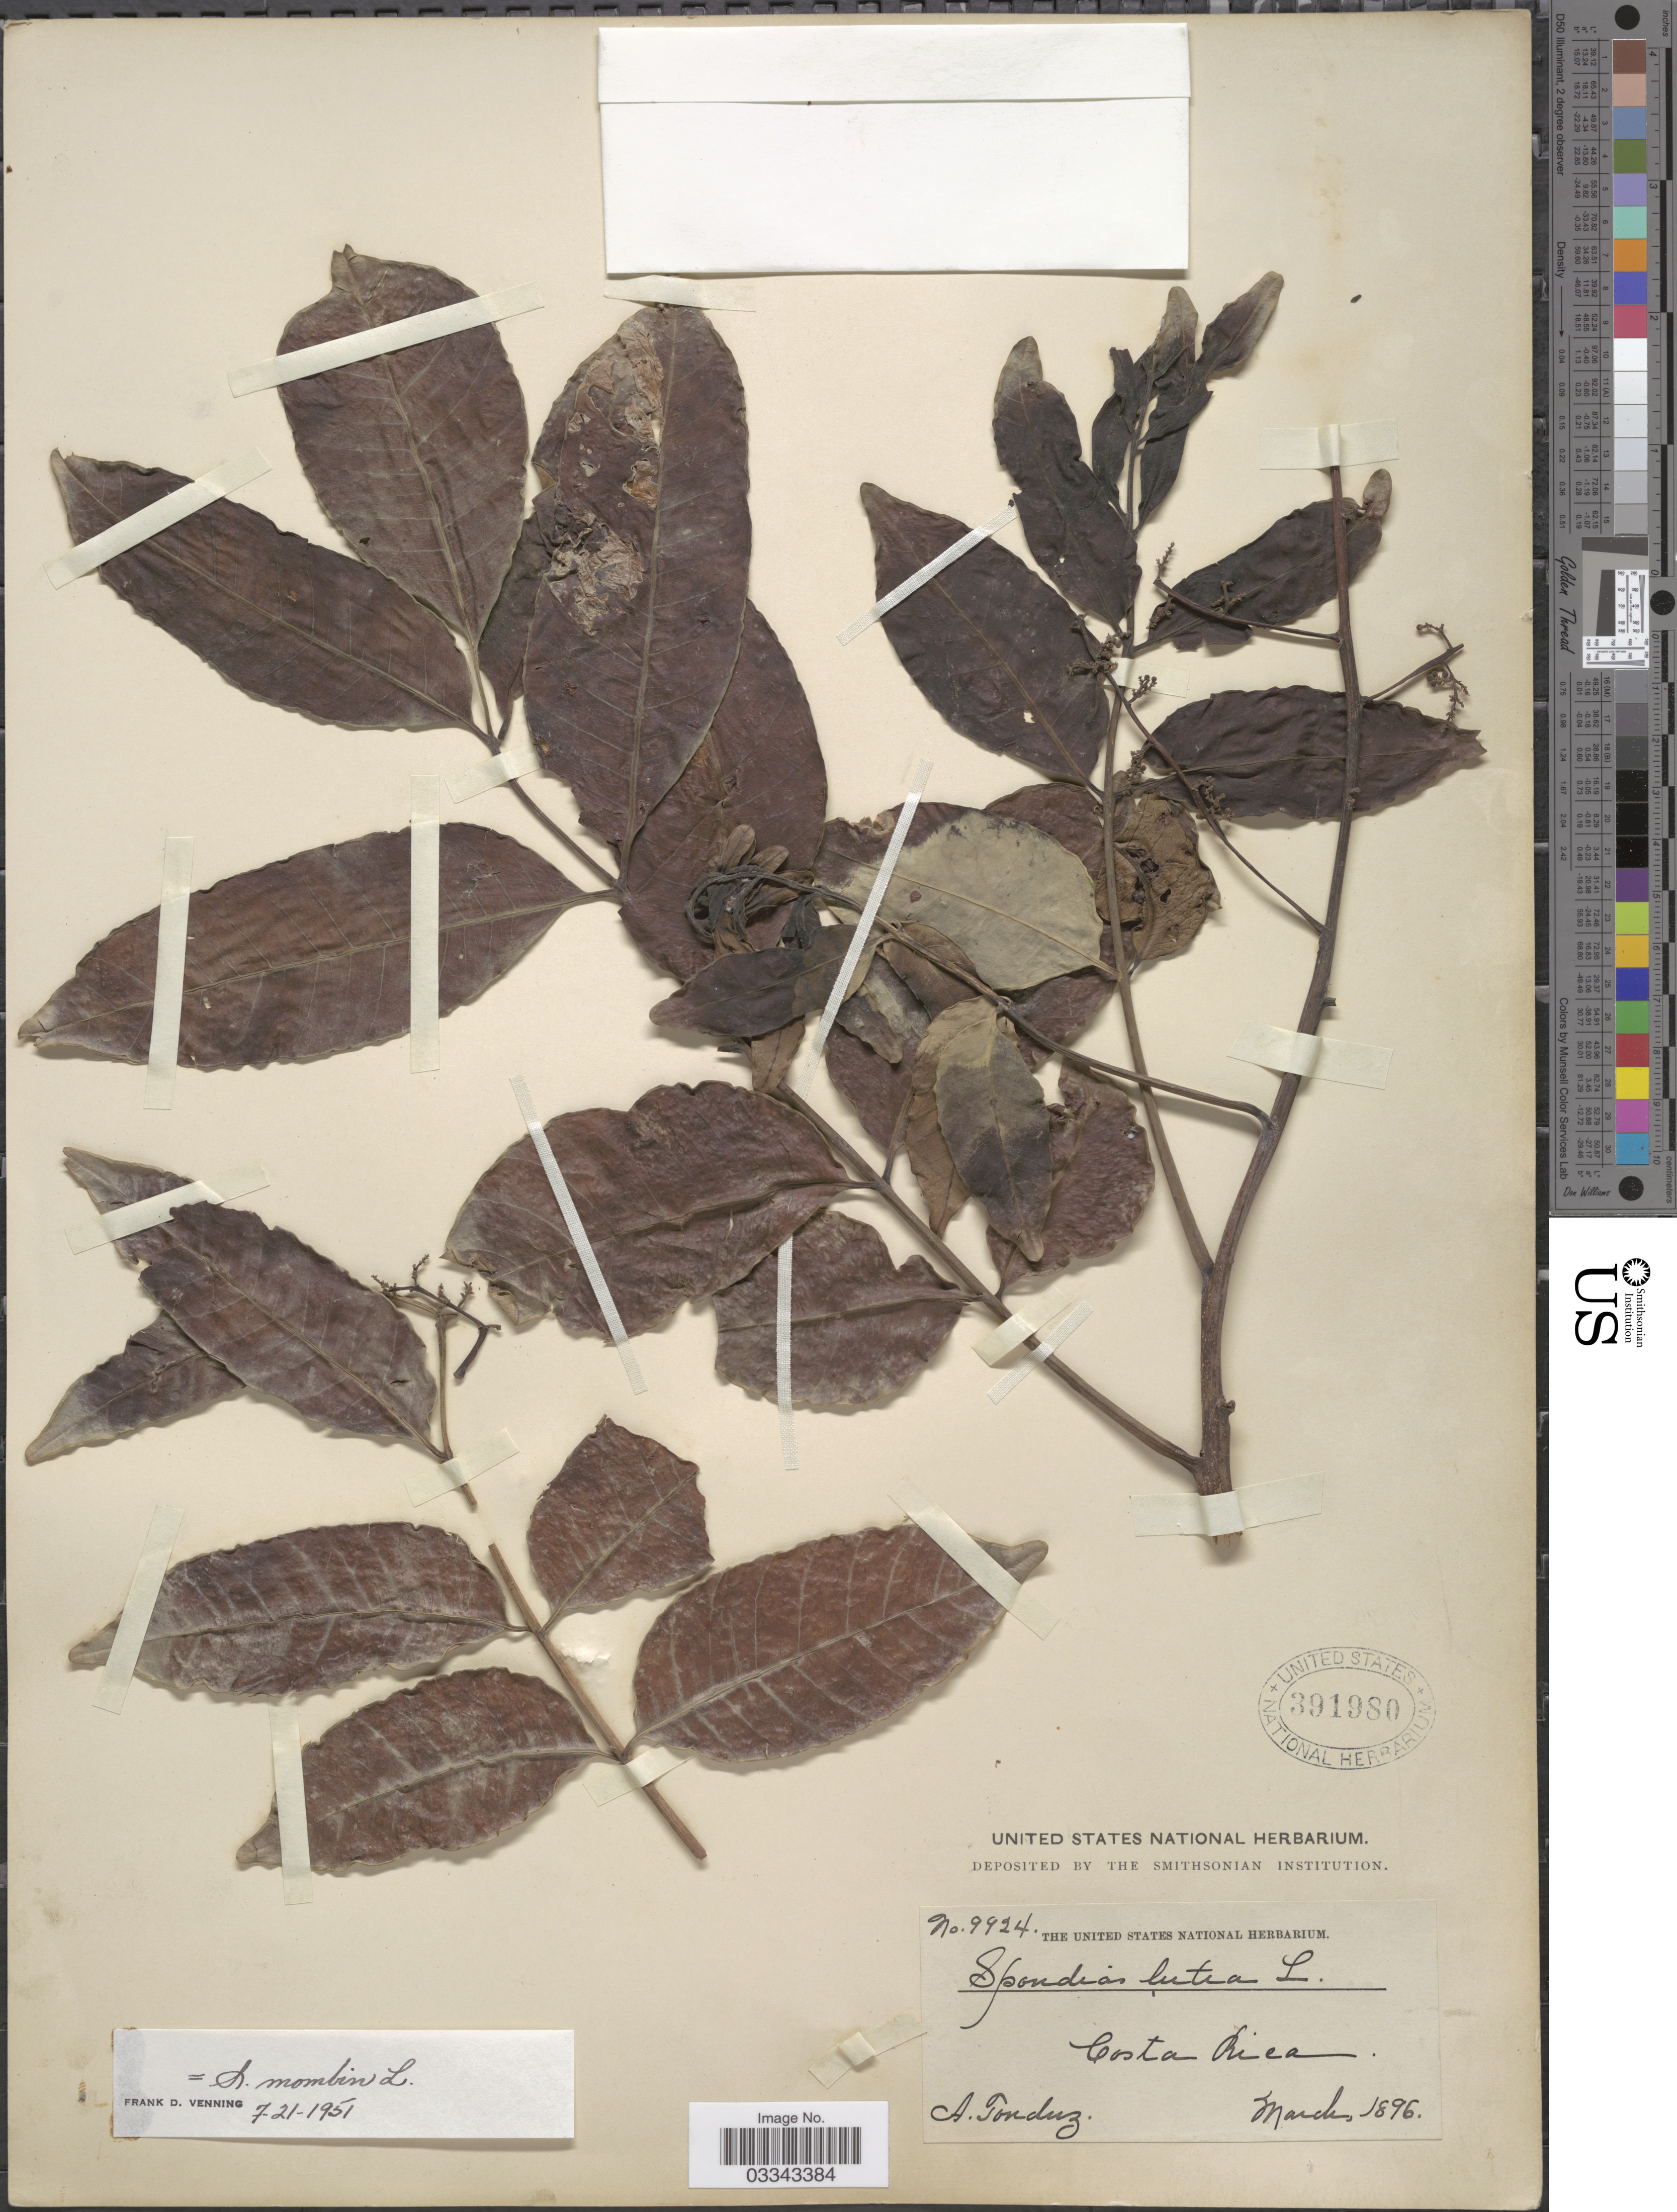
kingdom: Plantae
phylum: Tracheophyta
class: Magnoliopsida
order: Sapindales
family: Anacardiaceae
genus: Spondias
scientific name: Spondias mombin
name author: L.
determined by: Mitchell, John D.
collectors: A. Tonduz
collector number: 9924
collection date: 1896-03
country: Costa Rica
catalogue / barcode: US 391980